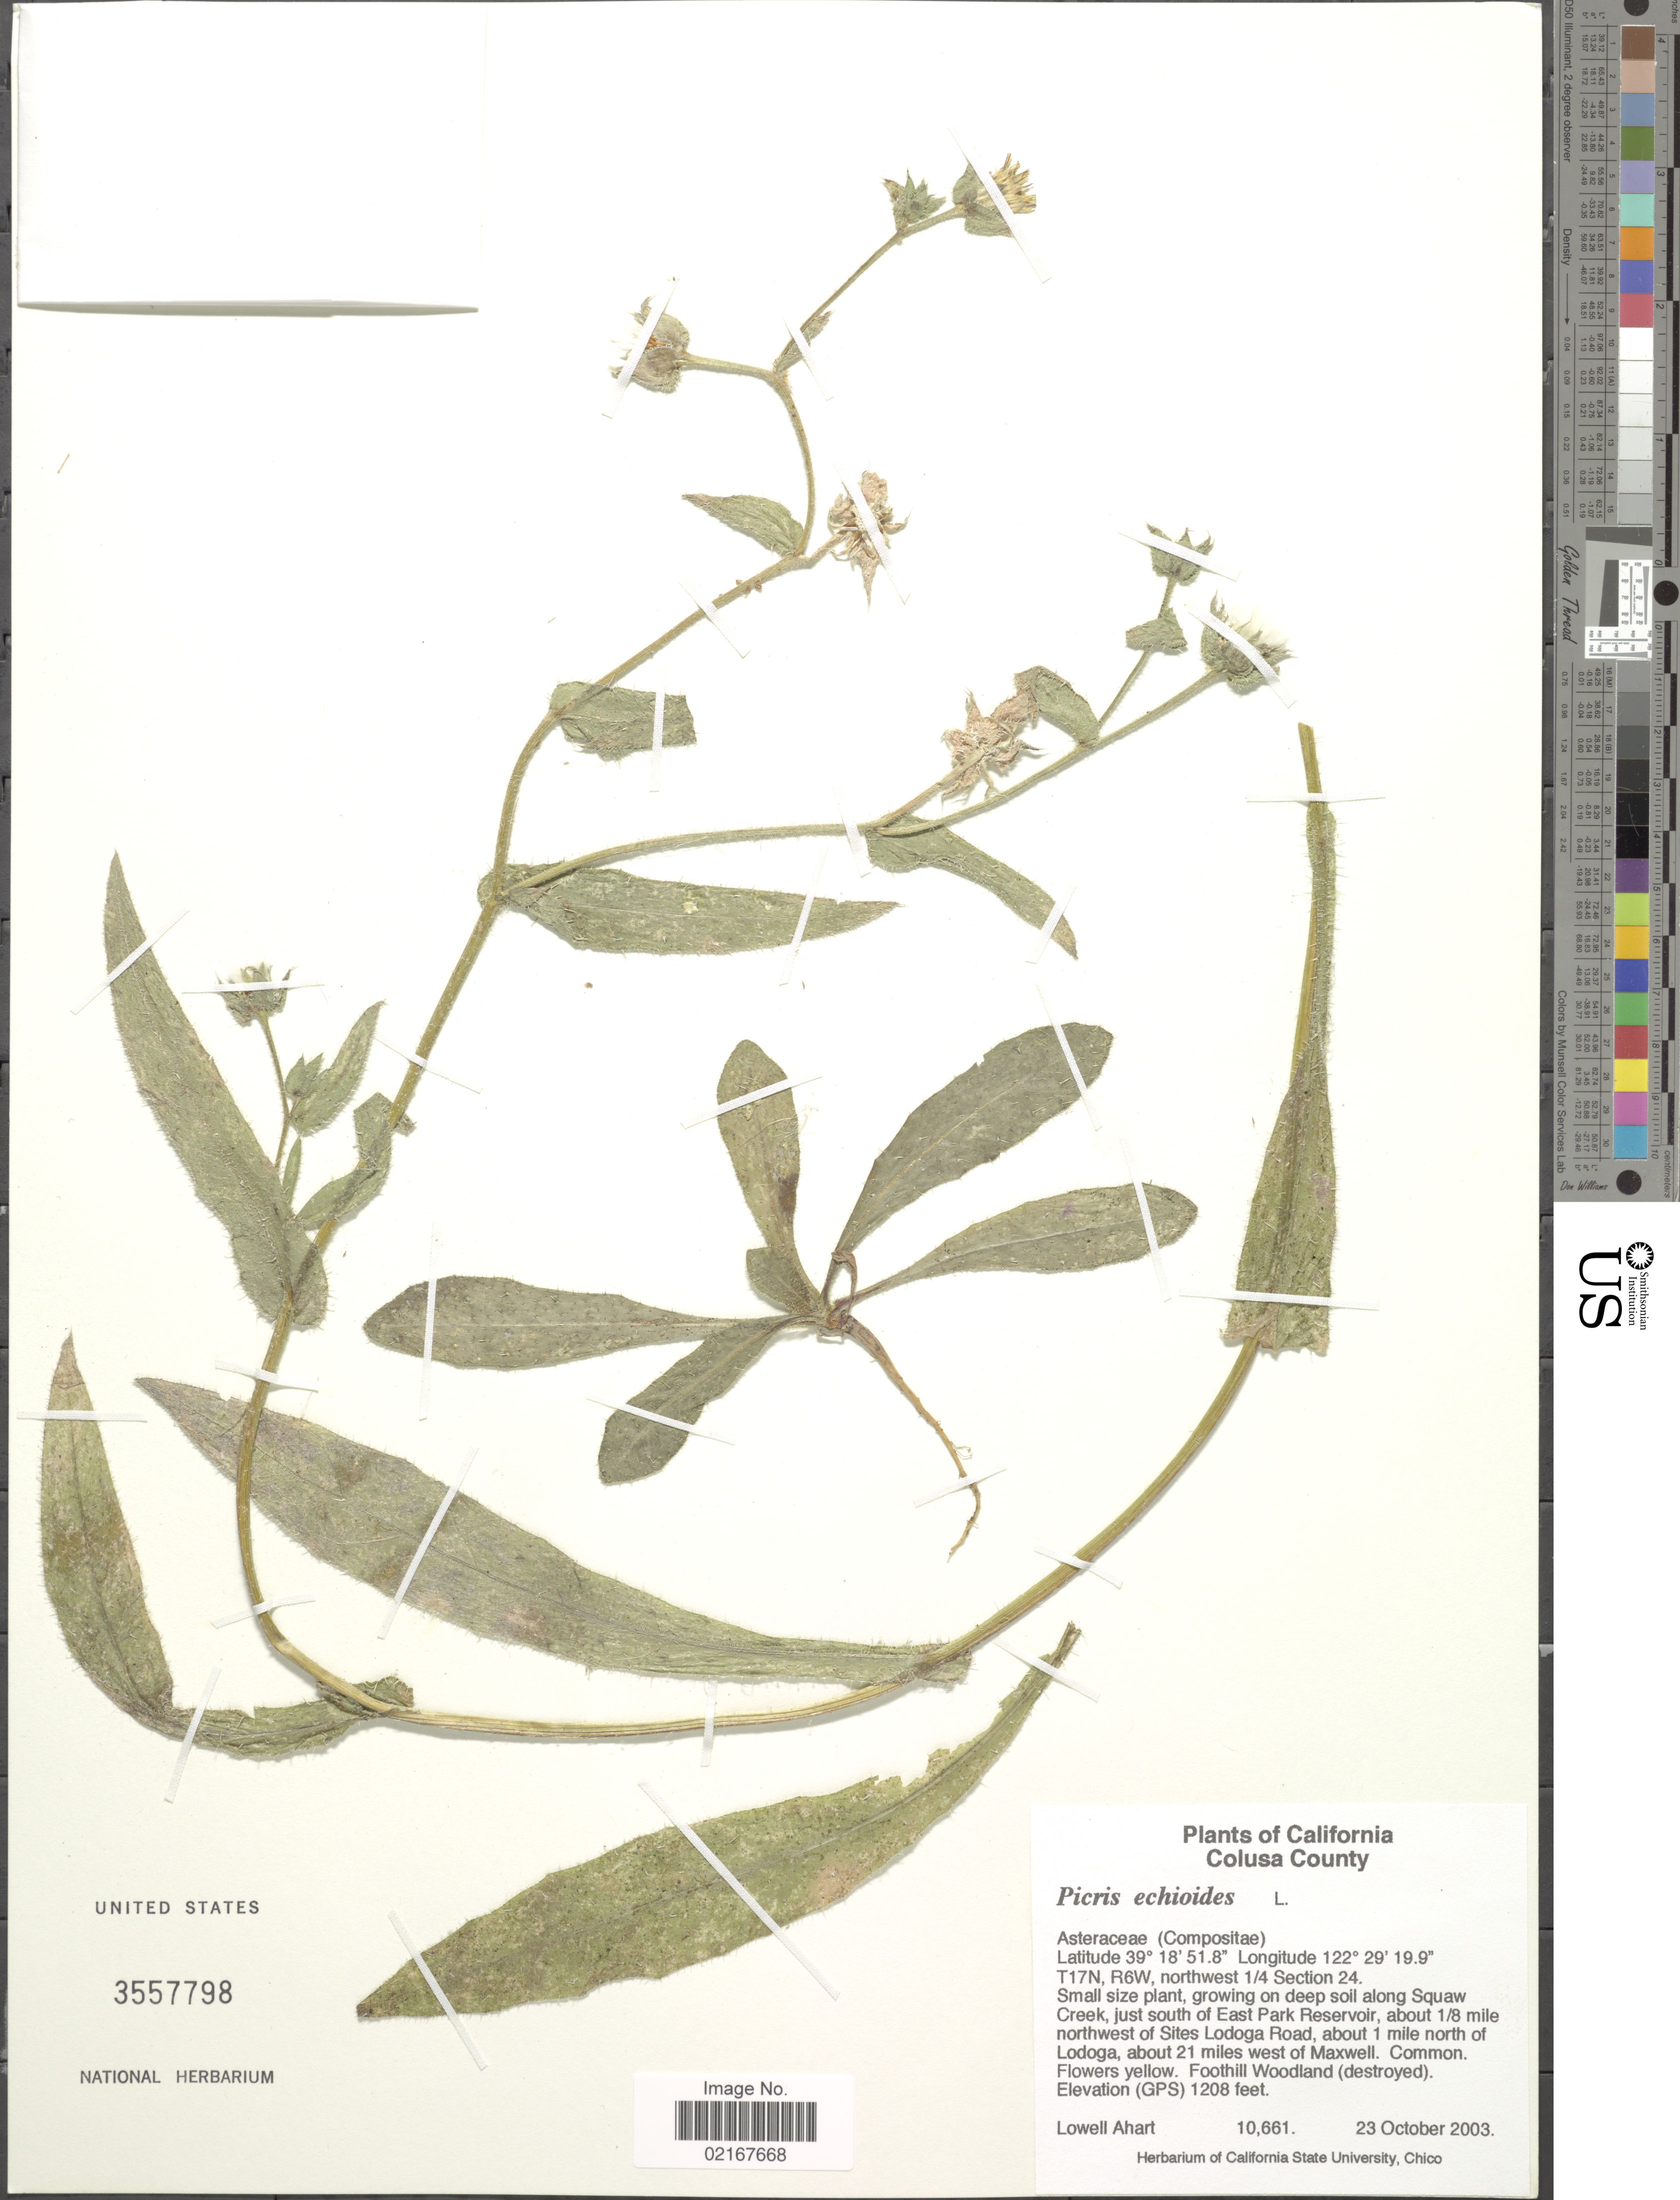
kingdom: Plantae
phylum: Tracheophyta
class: Magnoliopsida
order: Asterales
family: Asteraceae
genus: Helminthotheca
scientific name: Helminthotheca echioides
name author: (L.) Holub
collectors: L. Ahart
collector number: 10661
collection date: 2003-10-23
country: United States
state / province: California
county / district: Colusa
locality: Colusa County, T17N, R6W, northwest 1/4 Section 24, along Squaw Creek, just south of East Park Reservoir, about 1/8 mile northwest of Sites Lodoga Road, about 1 mile north of Lodoga, about 21 miles west of Maxwell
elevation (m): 368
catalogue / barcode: US 3557798